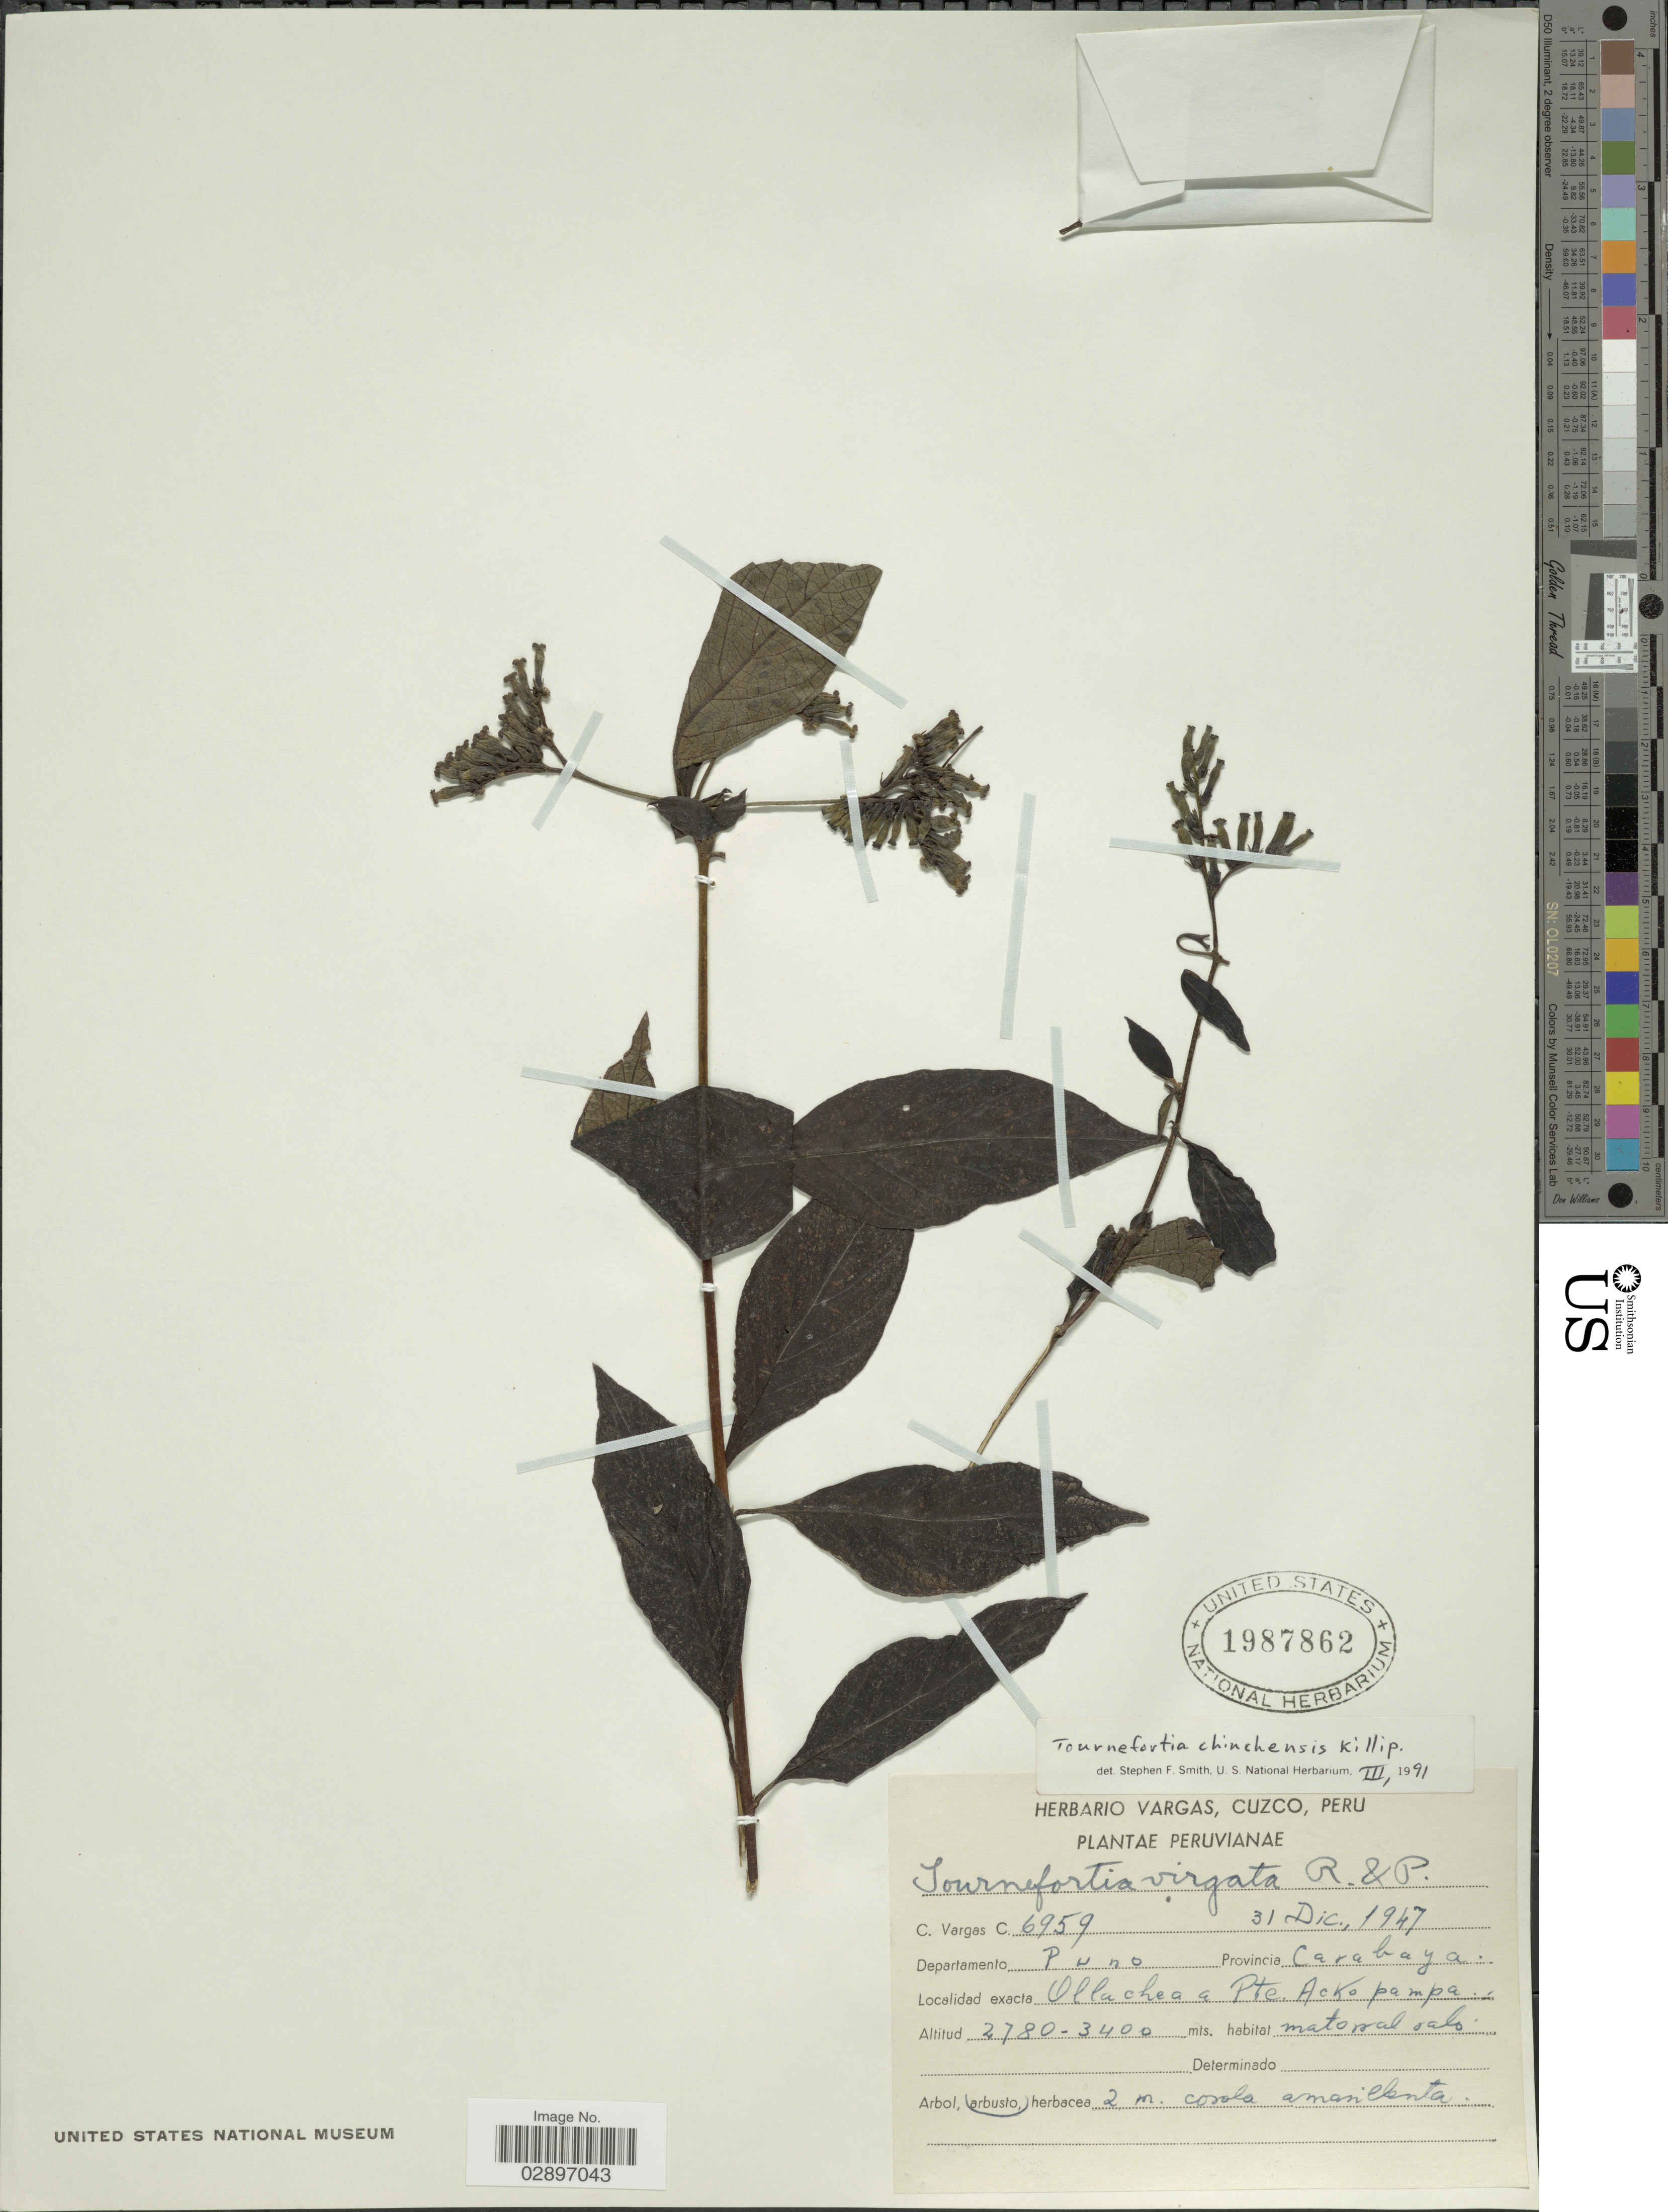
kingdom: Plantae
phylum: Tracheophyta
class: Magnoliopsida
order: Boraginales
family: Heliotropiaceae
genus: Tournefortia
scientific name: Tournefortia chinchensis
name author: Killip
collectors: C. Vargas Calderón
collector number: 6959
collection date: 1947-12-31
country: Peru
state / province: Puno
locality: Departamento Puno. Provincia Carabaya. Ollachea a Pte. Acko pampa.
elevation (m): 2780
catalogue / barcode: US 1987862